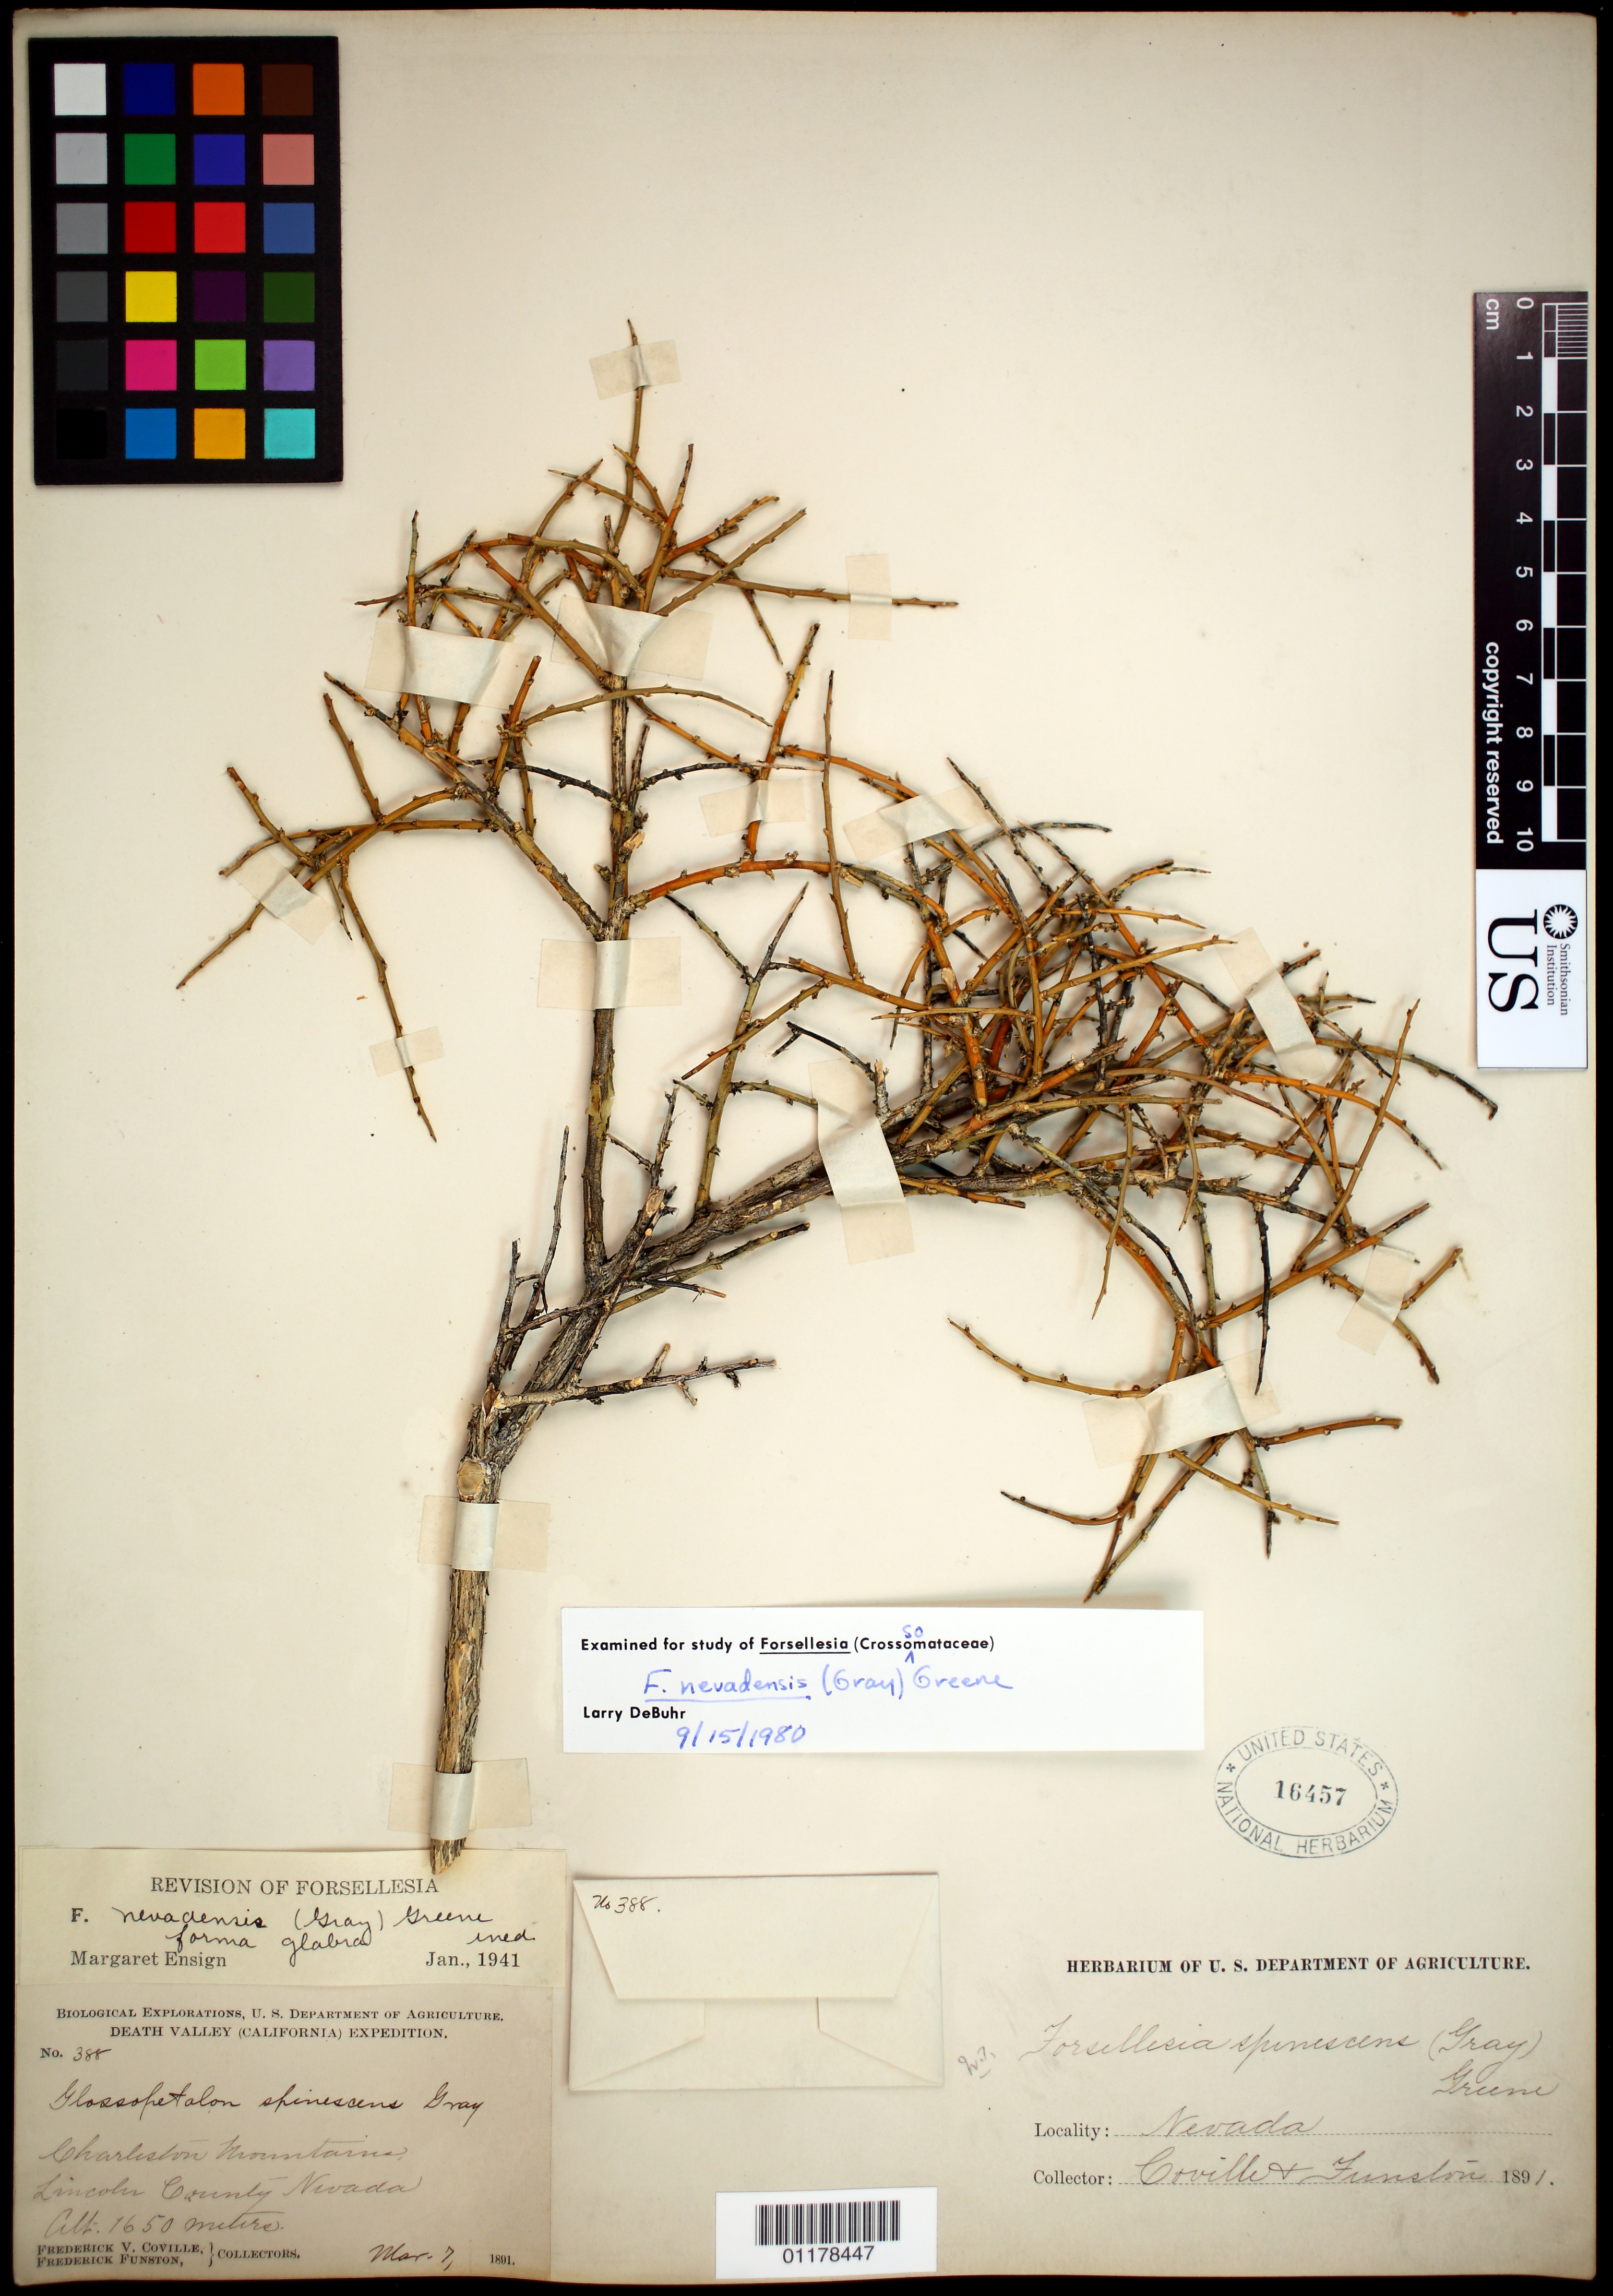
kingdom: Plantae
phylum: Tracheophyta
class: Magnoliopsida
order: Crossosomatales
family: Crossosomataceae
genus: Glossopetalon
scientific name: Glossopetalon spinescens var. aridum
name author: M.E. Jones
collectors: F. V. Coville & F. Funston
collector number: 388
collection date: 1891-03-07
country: United States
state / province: Nevada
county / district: Lincoln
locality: Charleston mts.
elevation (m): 1685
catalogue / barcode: US 16457